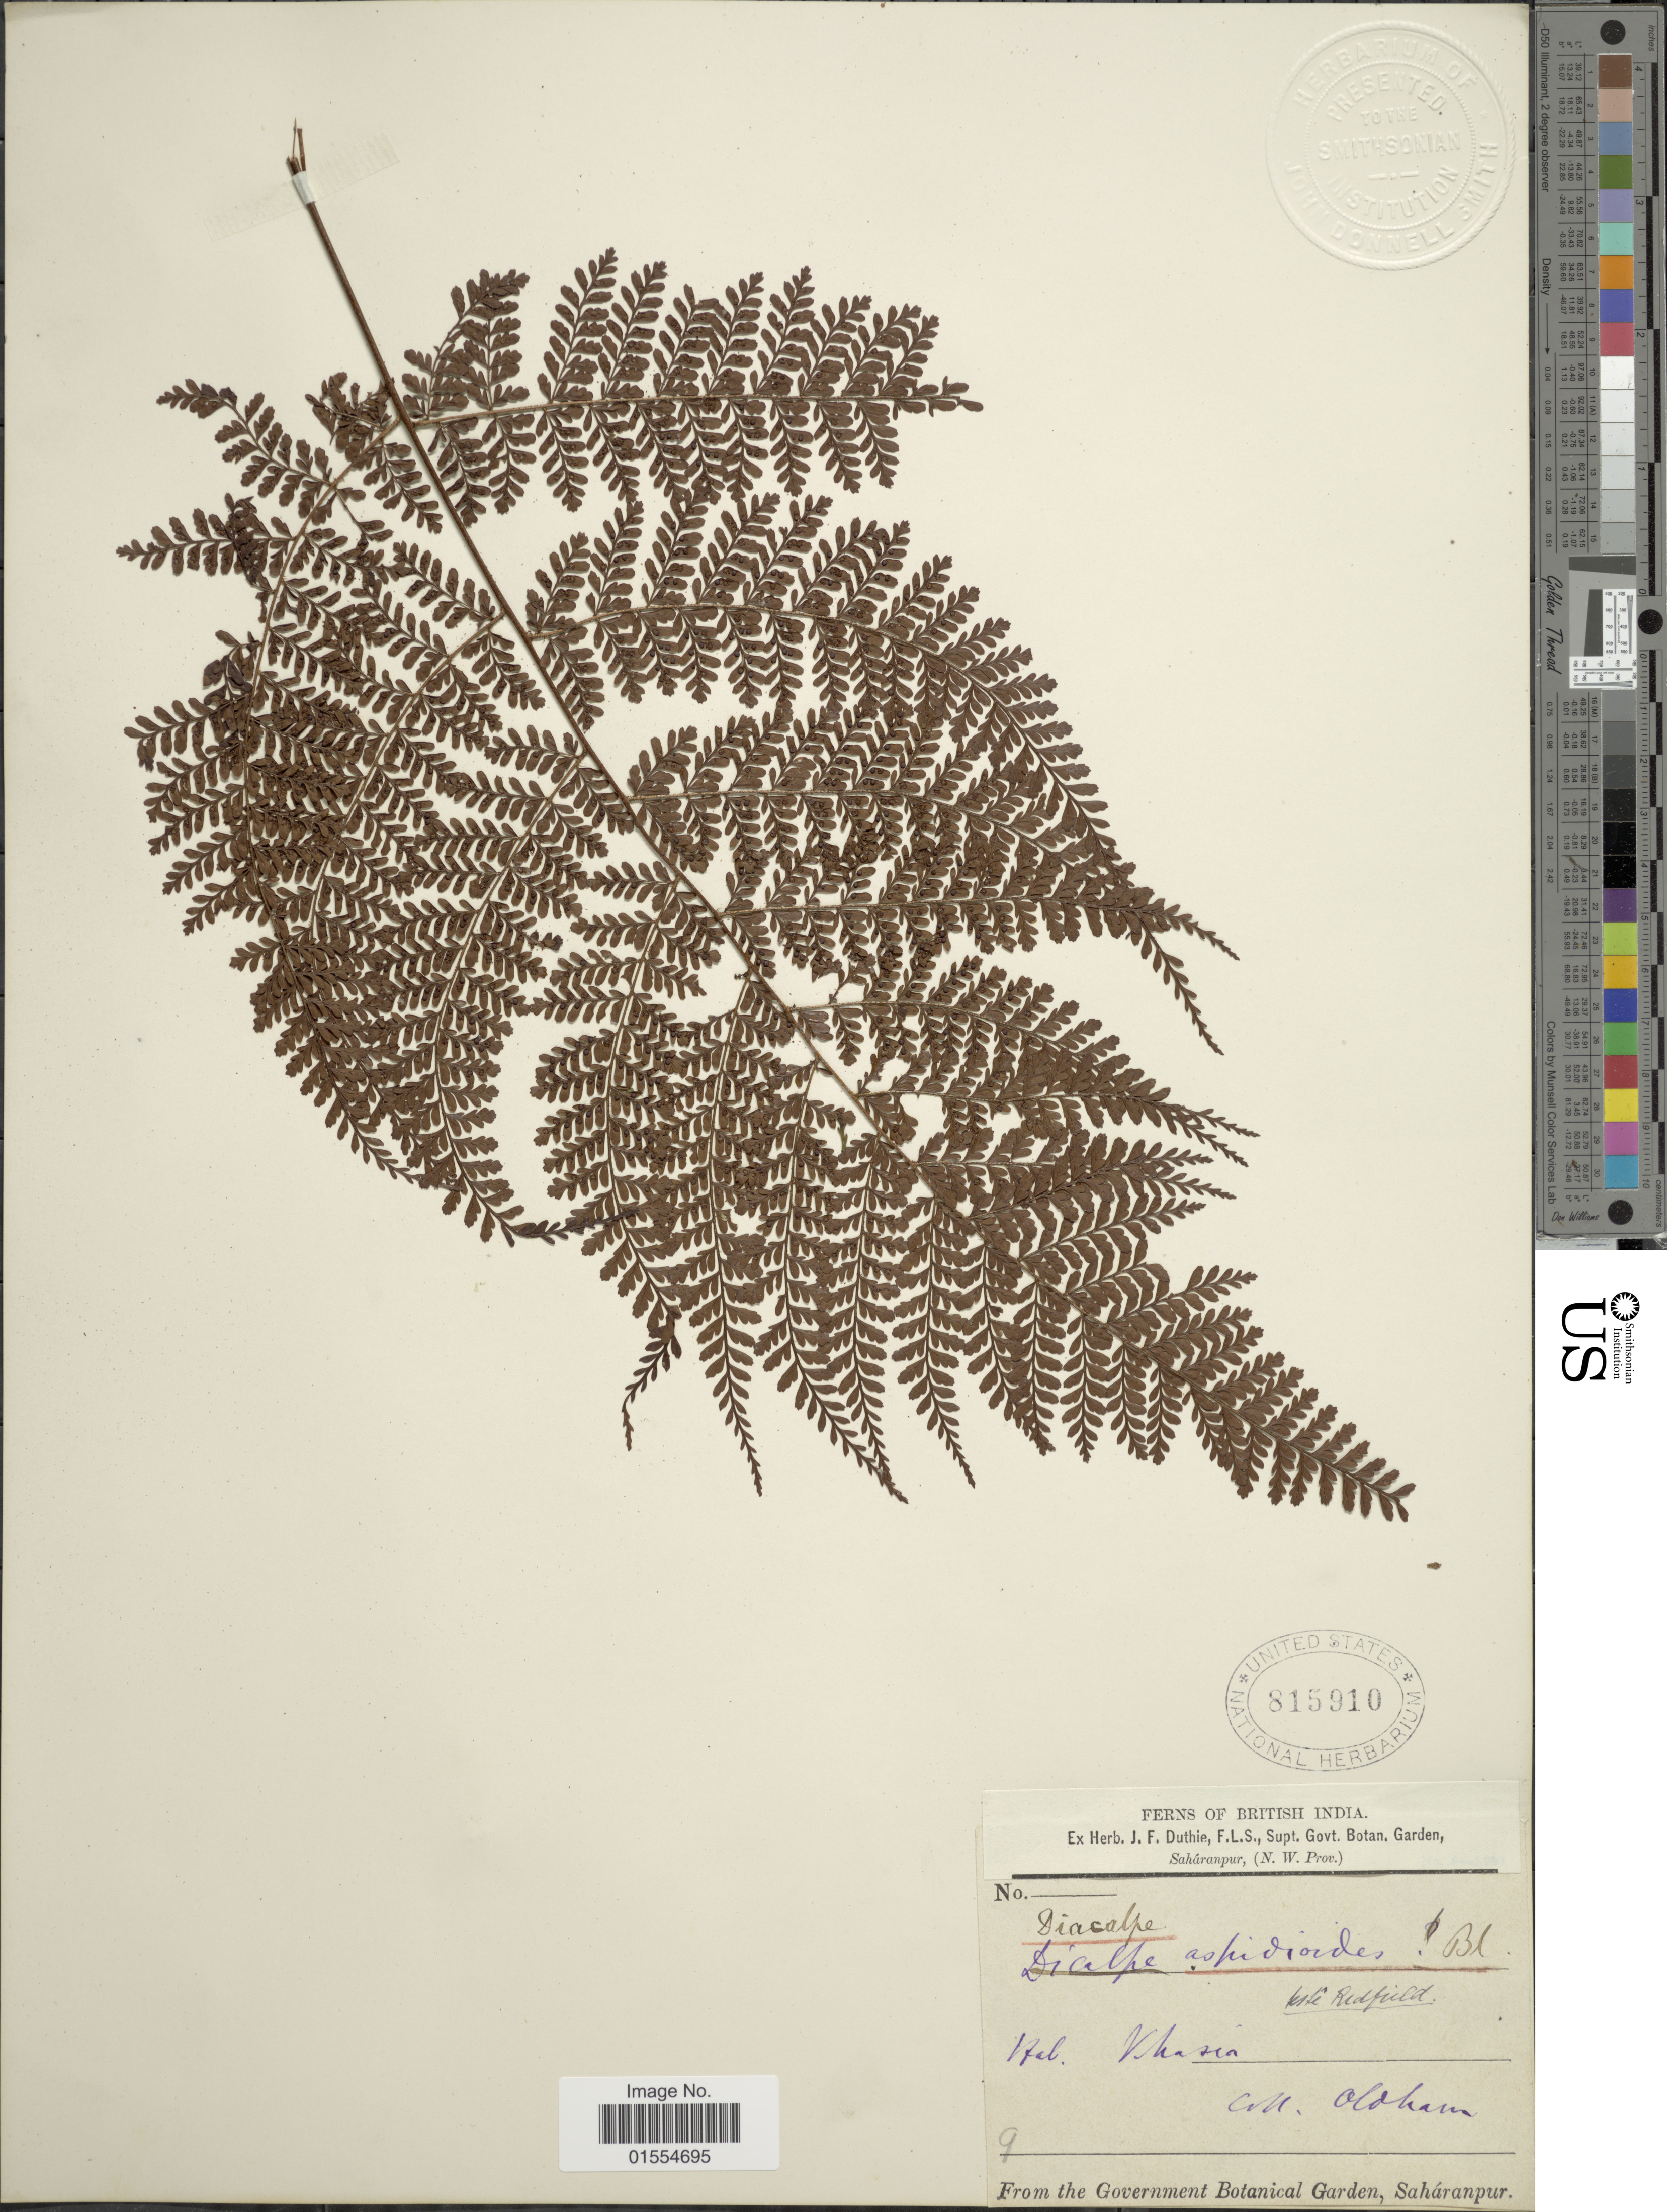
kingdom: Plantae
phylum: Tracheophyta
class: Polypodiopsida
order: Polypodiales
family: Dryopteridaceae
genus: Dryopteris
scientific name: Dryopteris pseudocaenopteris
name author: (Kunze) Li Bing Zhang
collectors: Oldham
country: India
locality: British India, Khasia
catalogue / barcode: US 815910